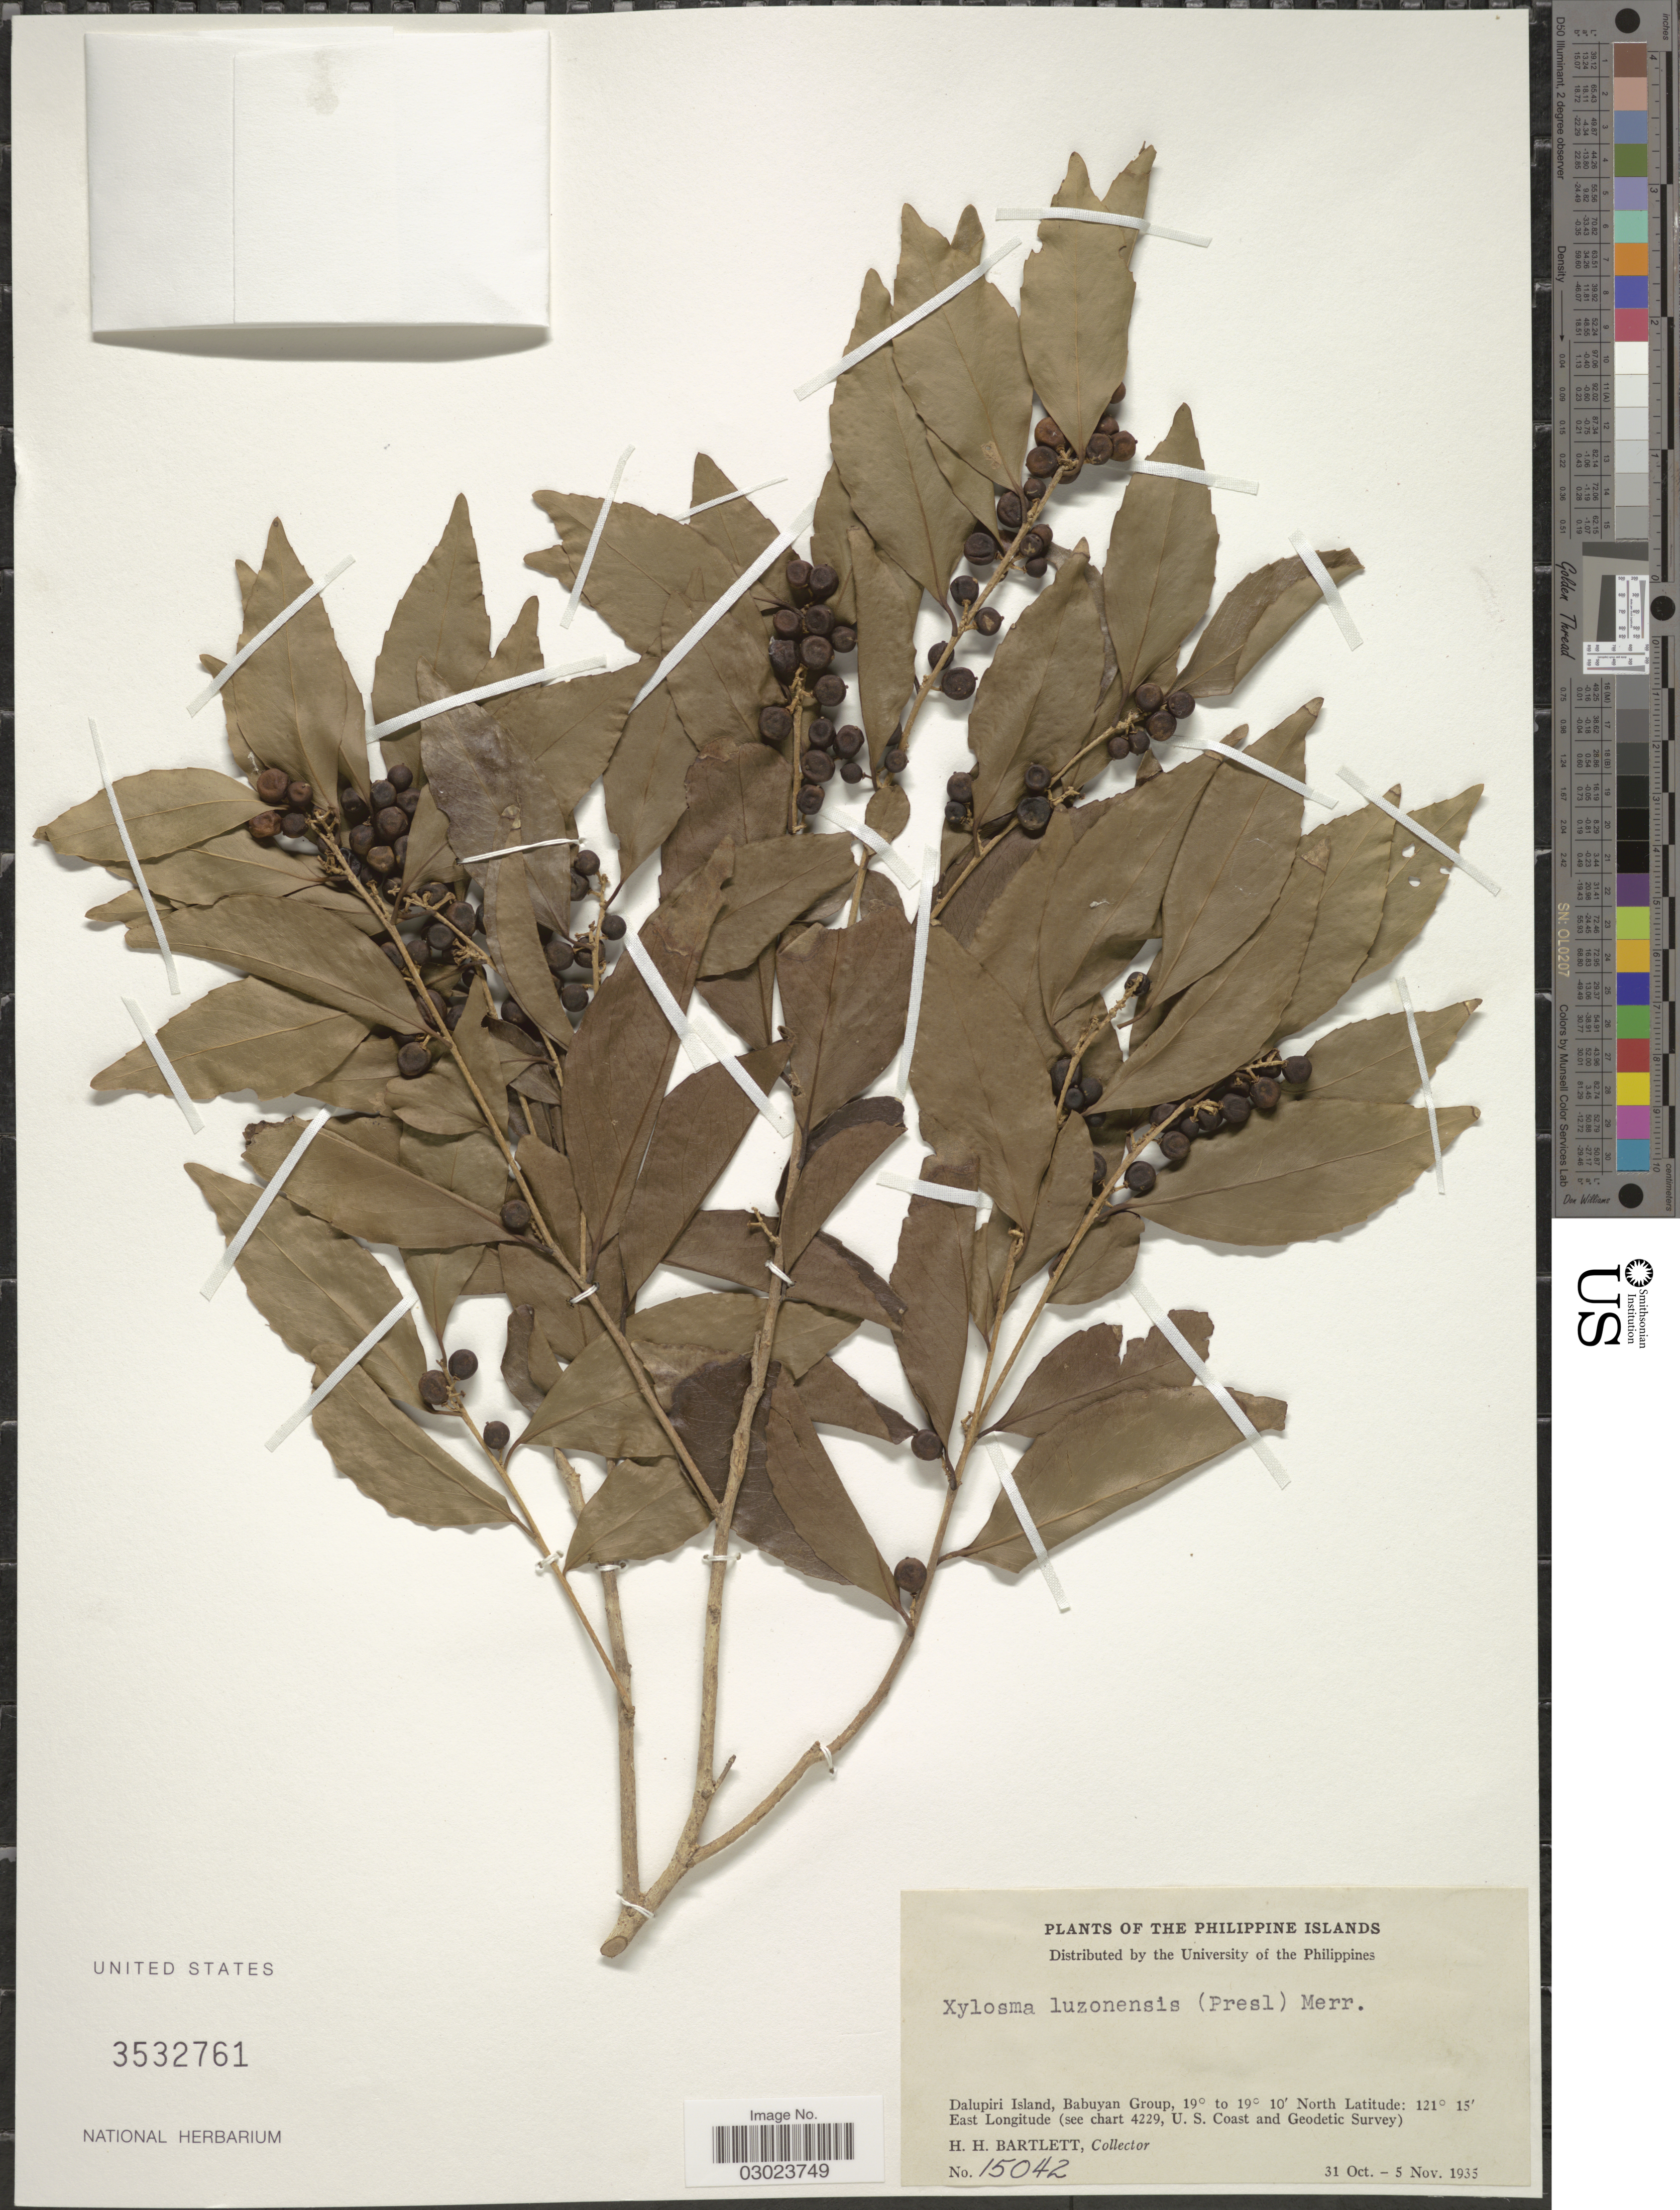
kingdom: Plantae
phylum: Tracheophyta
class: Magnoliopsida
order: Malpighiales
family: Salicaceae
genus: Xylosma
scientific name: Xylosma luzonensis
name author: Clos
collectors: H. H. Bartlett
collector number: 15042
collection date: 1935-10-31/1935-11-05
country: Philippines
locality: The Philippine Islands. Dalupiri Island, Babuyan Group.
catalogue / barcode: US 3532761